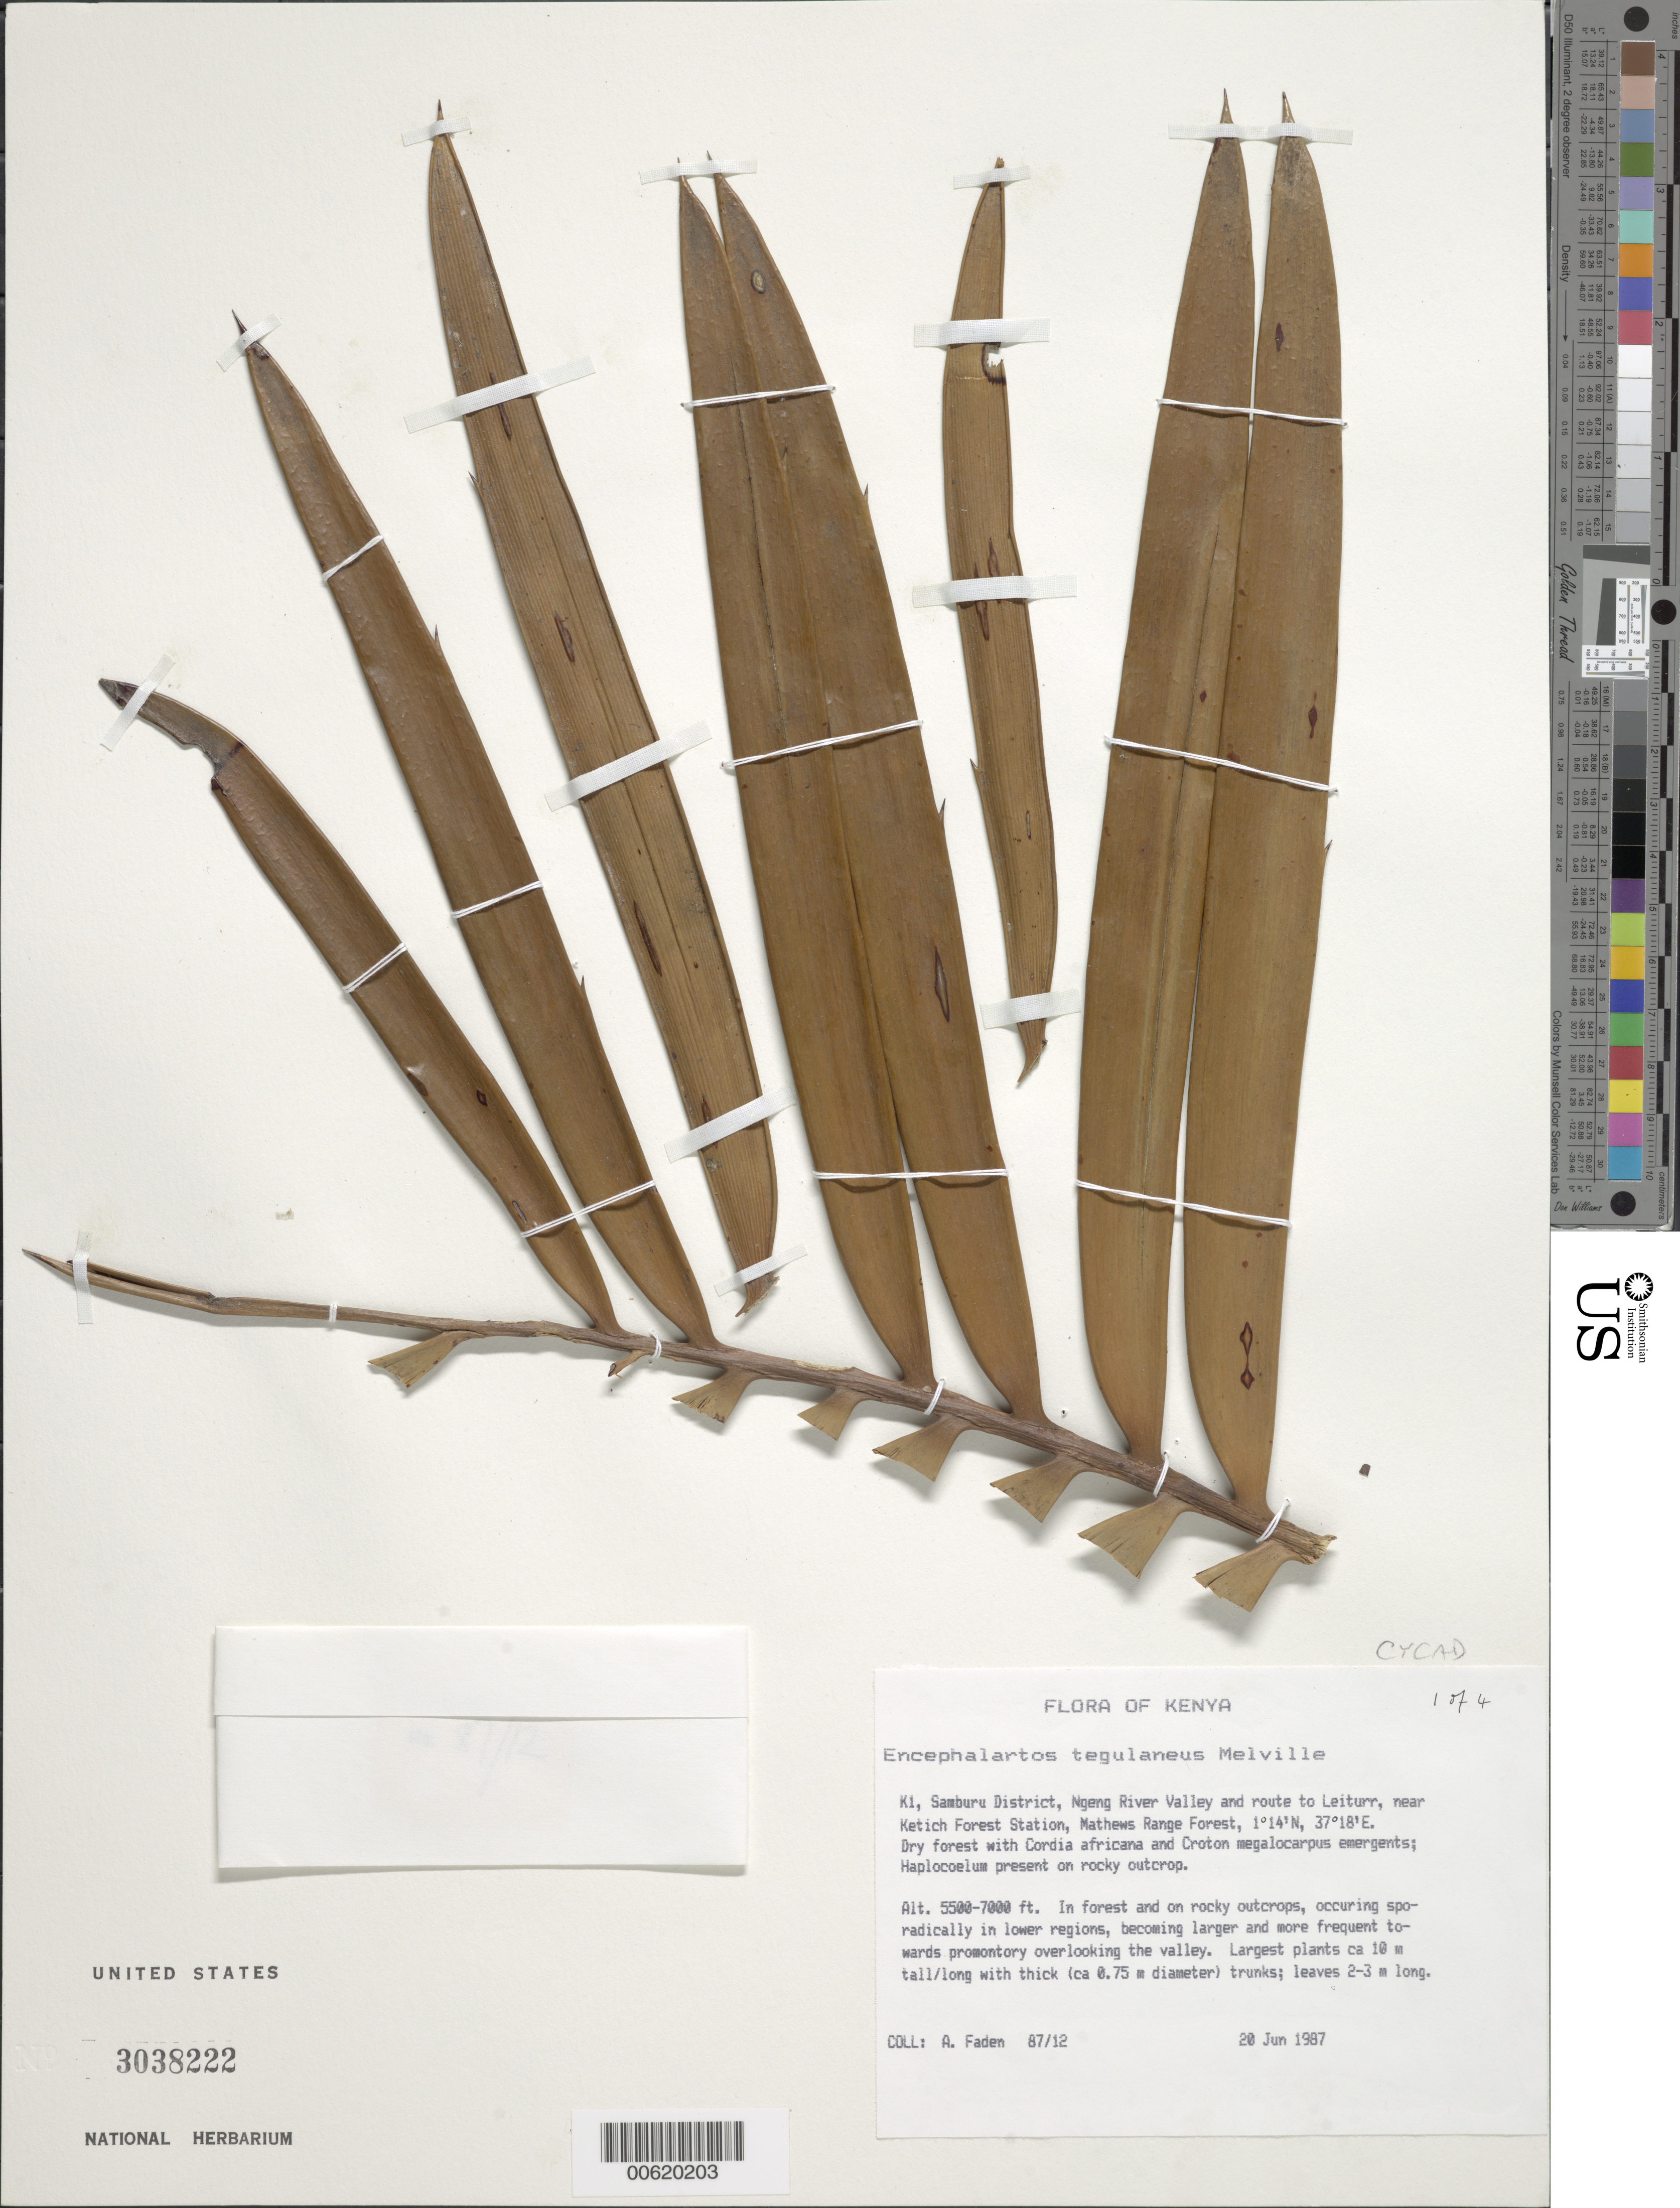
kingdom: Plantae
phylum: Tracheophyta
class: Cycadopsida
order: Cycadales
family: Zamiaceae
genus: Encephalartos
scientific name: Encephalartos tegulaneus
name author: Melville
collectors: A. J. Faden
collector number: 8712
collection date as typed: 20 Jun 1987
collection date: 1987-06-20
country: Kenya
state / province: Samburu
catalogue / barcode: US 3038222